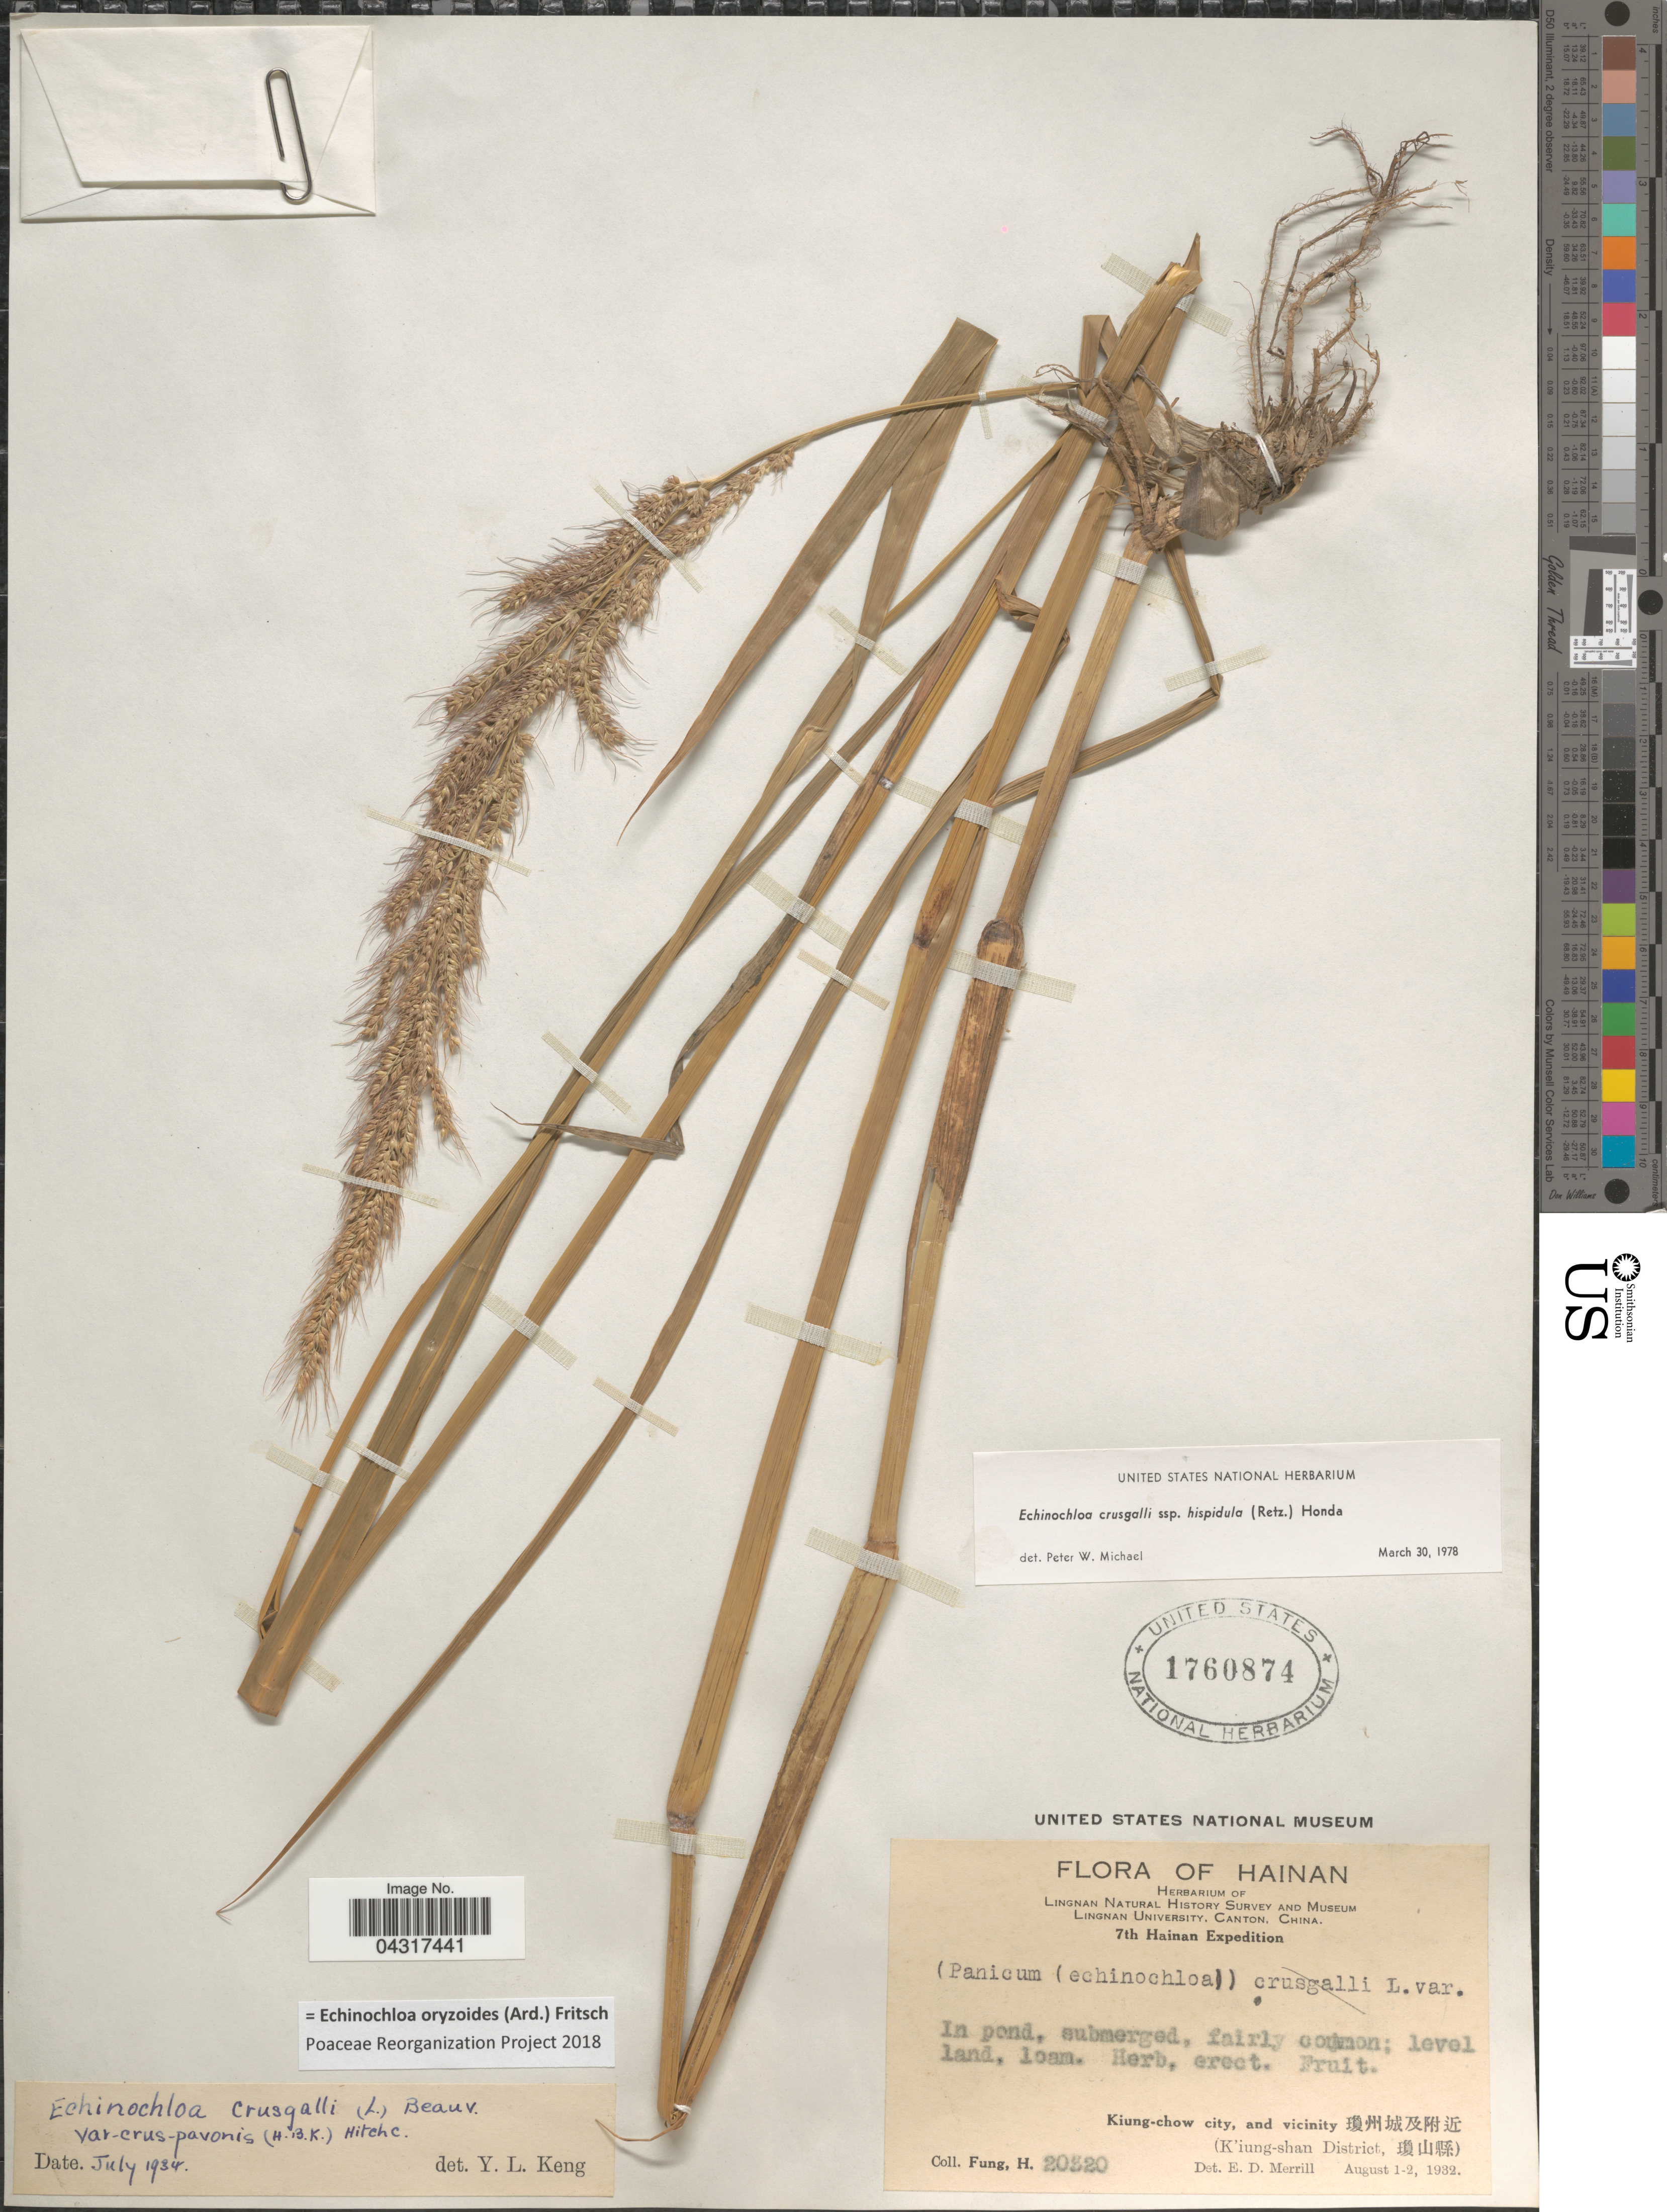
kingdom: Plantae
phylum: Tracheophyta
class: Liliopsida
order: Poales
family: Poaceae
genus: Echinochloa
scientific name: Echinochloa oryzoides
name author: (Ard.) Fritsch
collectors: H. Fung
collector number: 20320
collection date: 1932-08-01/1932-08-02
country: China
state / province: Hainan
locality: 7th Hainan E[Foreign script]pedition. Kiung-chow city, and vicinity [Foreign script] (K'iung-shan District, [Foreign script]).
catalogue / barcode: US 1760874